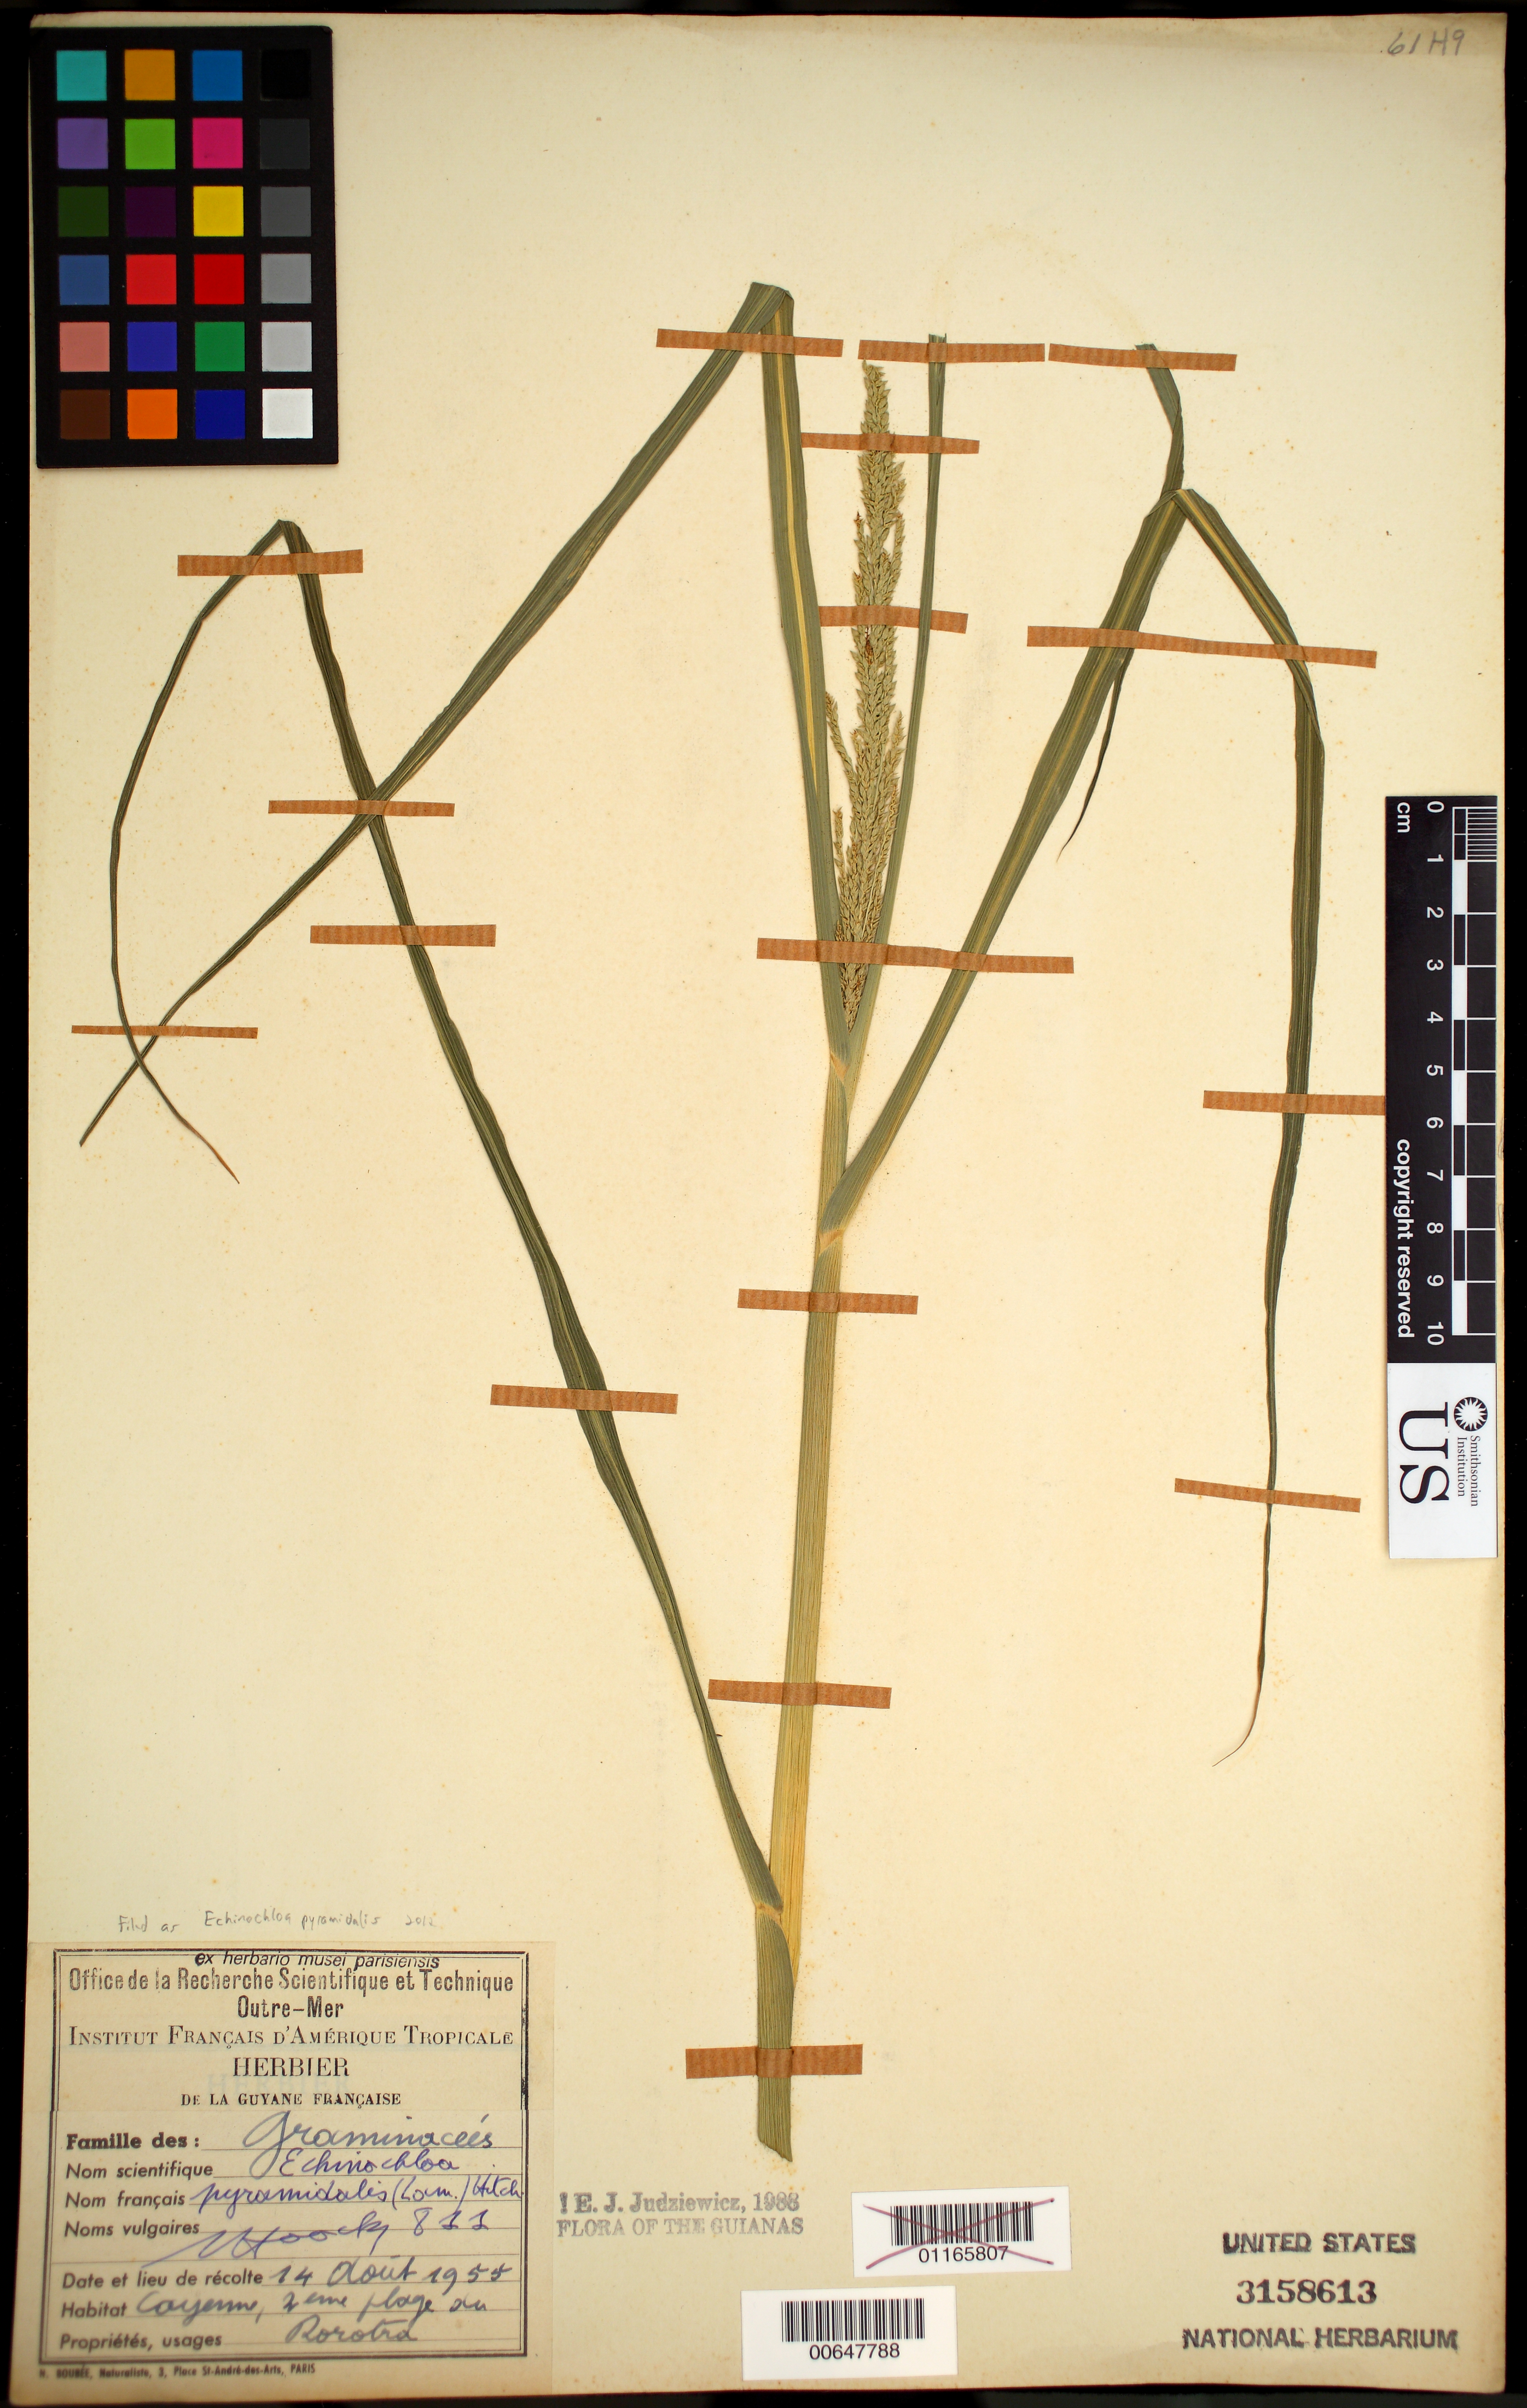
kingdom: Plantae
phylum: Tracheophyta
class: Liliopsida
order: Poales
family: Poaceae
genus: Echinolaena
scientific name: Echinolaena inflexa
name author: (Poir.) Chase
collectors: J. Hoock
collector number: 811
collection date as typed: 14-Aug-55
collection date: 1955-08-14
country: French Guiana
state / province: Cayenne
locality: Cayenne, 2nd plage du Rorota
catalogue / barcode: US 3158613